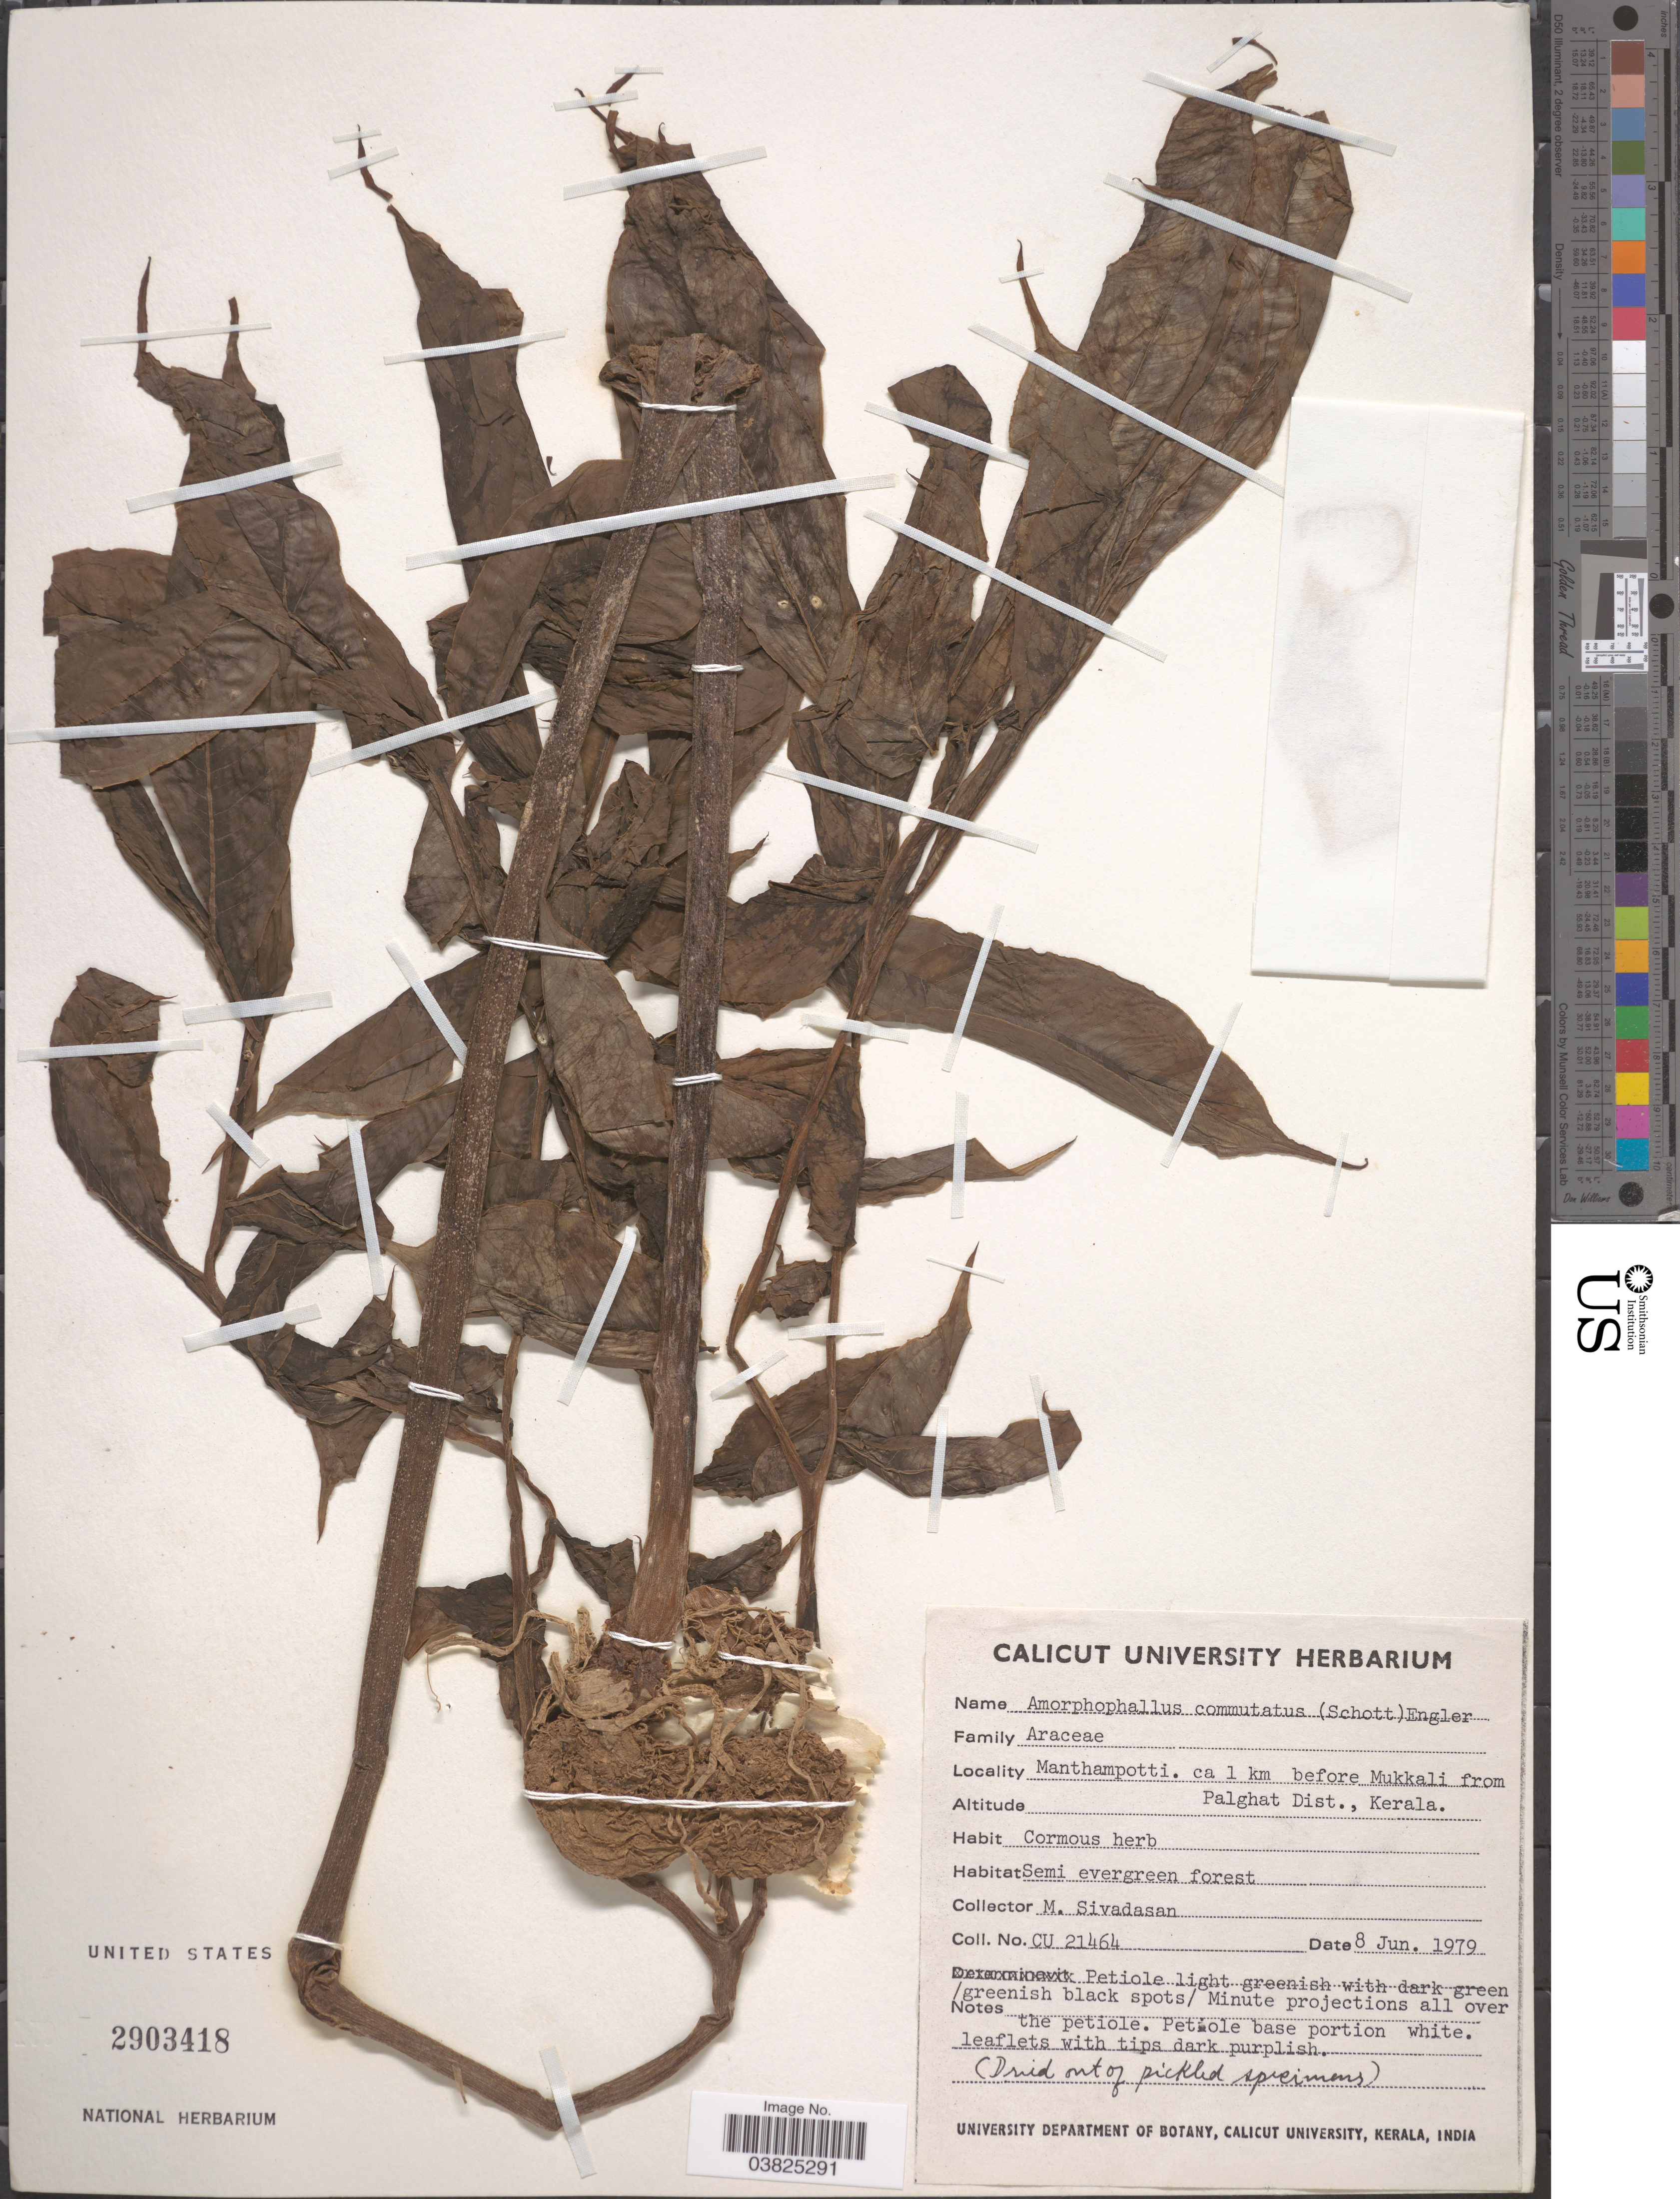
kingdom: Plantae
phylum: Tracheophyta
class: Liliopsida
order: Alismatales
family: Araceae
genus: Amorphophallus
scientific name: Amorphophallus commutatus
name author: (Schott) Engl.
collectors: M. Sivadasan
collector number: CU 21464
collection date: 1979-06-08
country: India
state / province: Kerala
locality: Manthampotti. ca 1 km before Mukkali from Palghat Dist.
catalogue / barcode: US 2903418